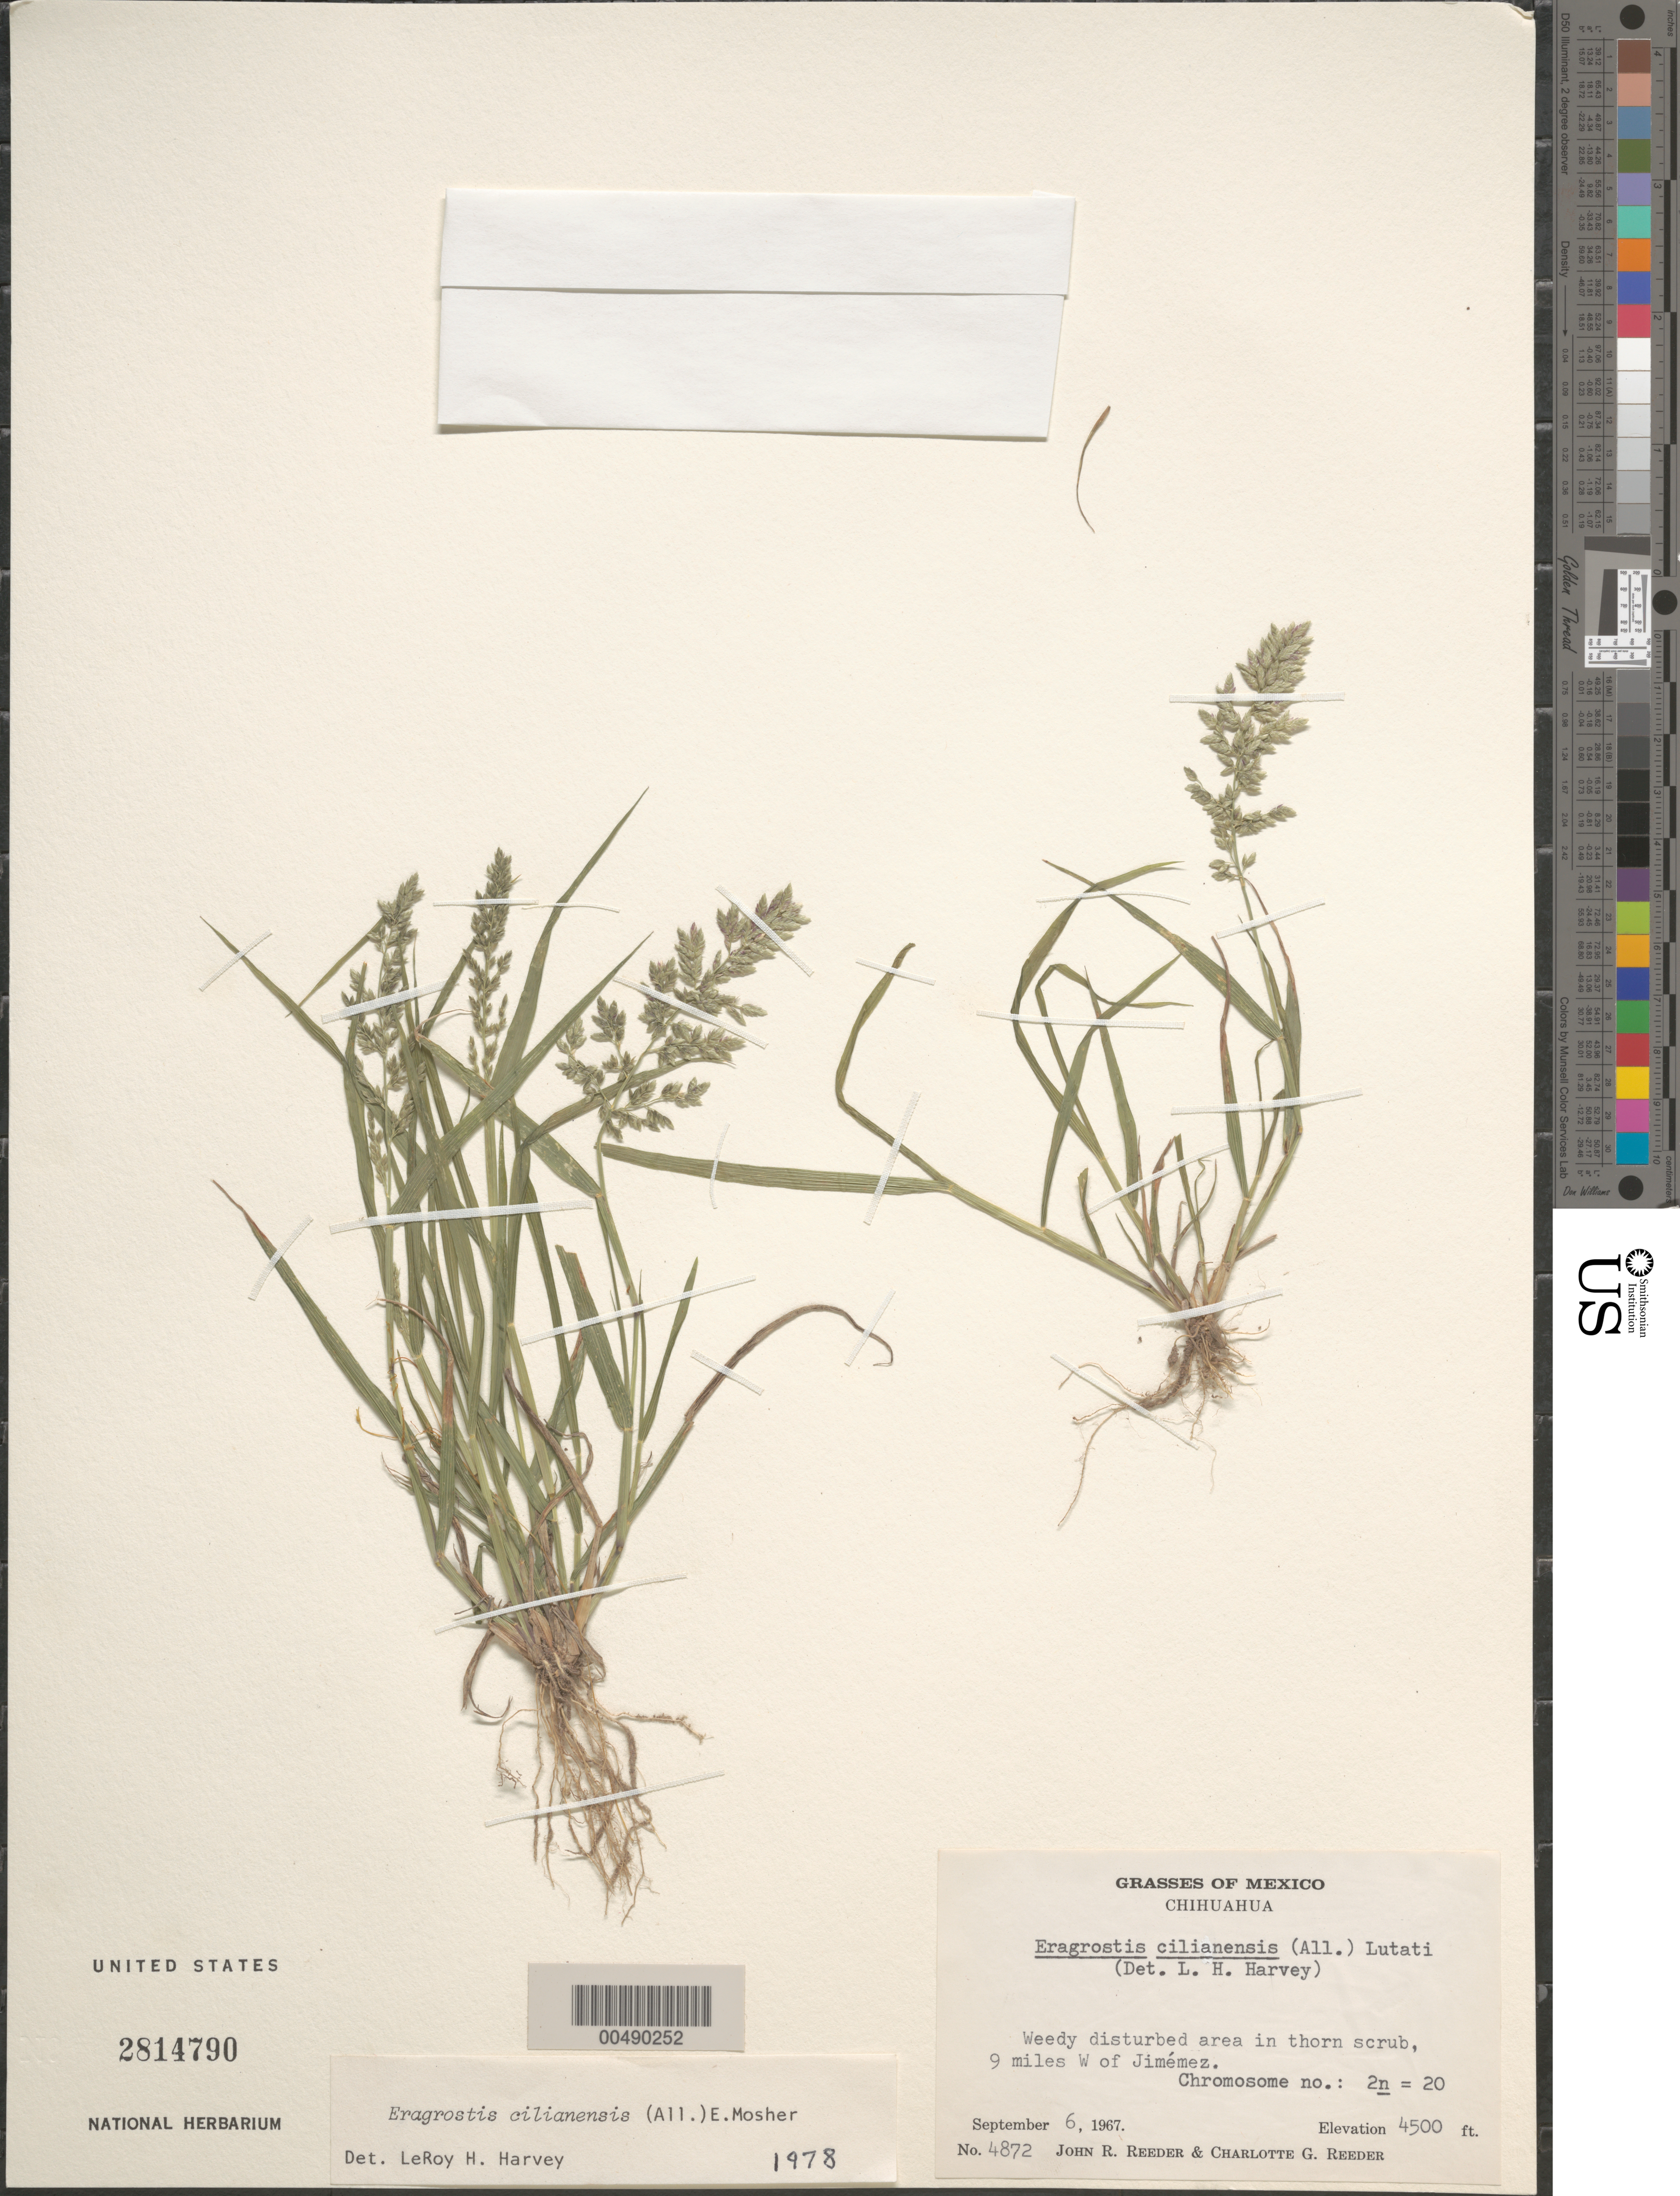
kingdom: Plantae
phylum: Tracheophyta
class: Liliopsida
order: Poales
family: Poaceae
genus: Eragrostis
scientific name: Eragrostis cilianensis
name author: (Bellardi) Vignolo ex Janch.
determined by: Harvey, L. H.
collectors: J. R. Reeder & C. G. Reeder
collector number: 4872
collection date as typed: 6 Sep 1967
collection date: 1967-09-06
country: Mexico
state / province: Chihuahua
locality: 9 mi W of Jiménez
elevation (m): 1372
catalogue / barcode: US 2814790